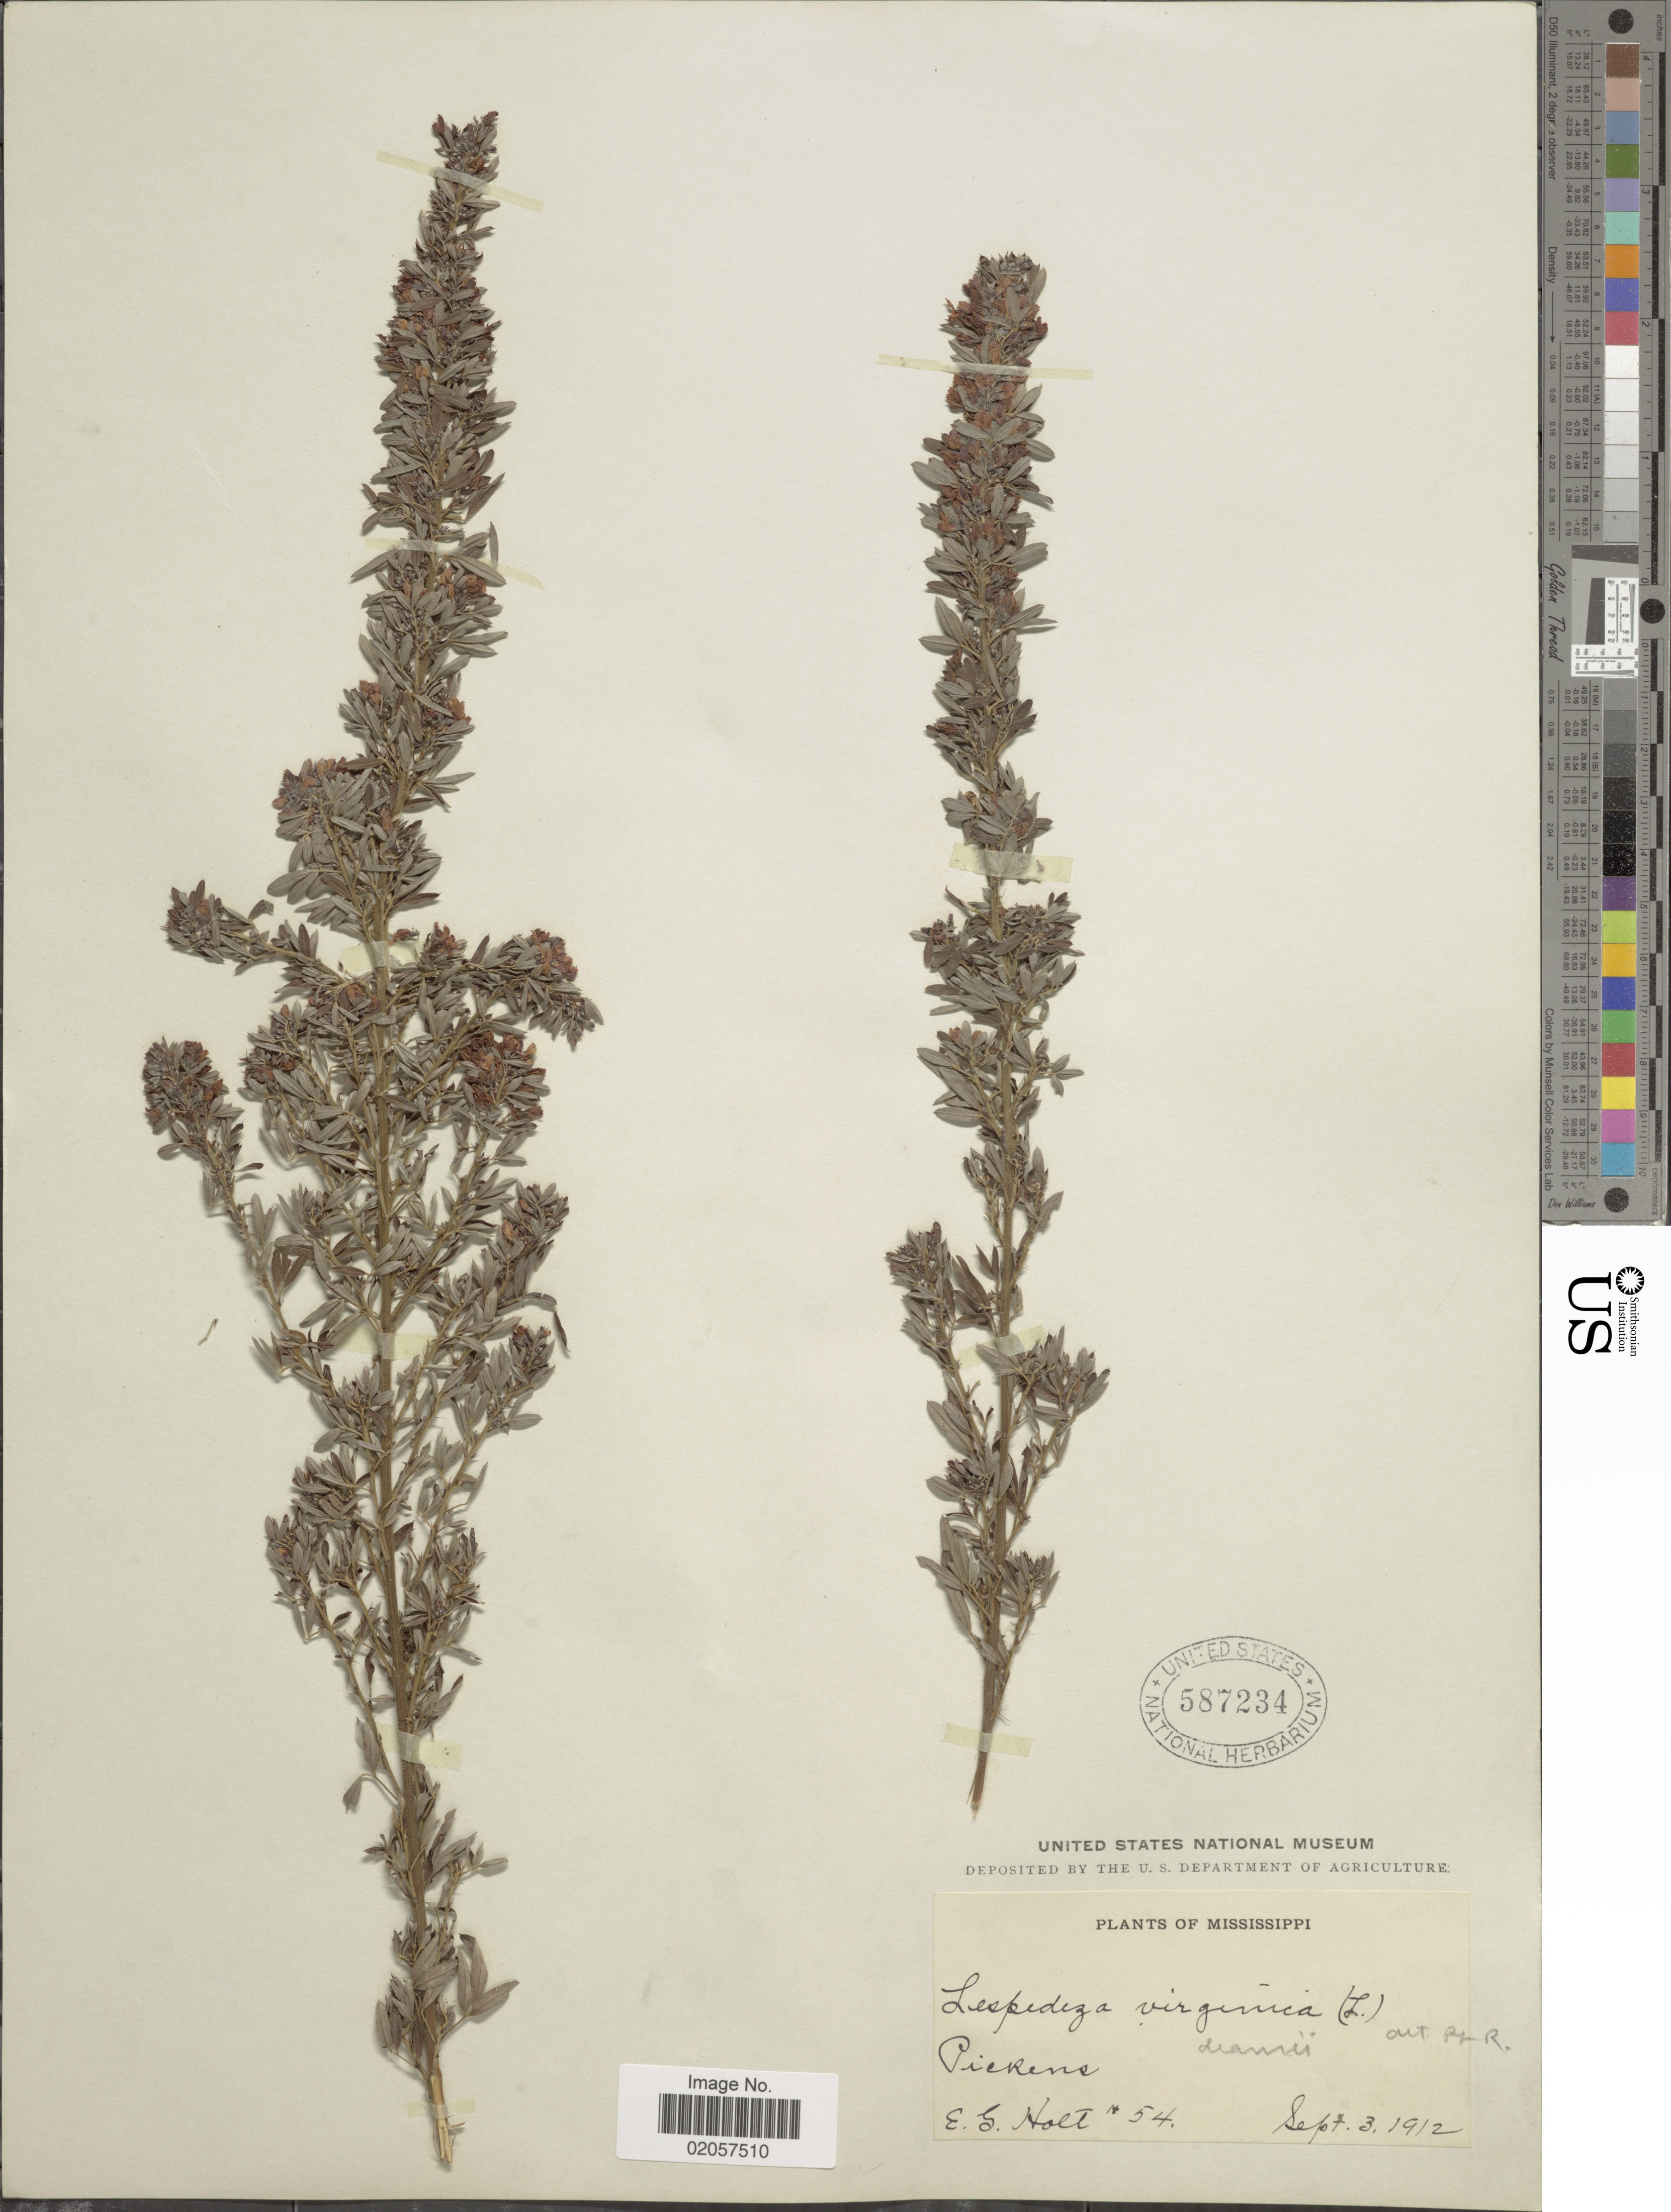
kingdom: Plantae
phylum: Tracheophyta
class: Magnoliopsida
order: Fabales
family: Fabaceae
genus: Lespedeza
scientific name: Lespedeza virginica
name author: (L.) Britton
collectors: E. G. Holt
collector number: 54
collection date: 1912-09-03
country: United States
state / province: Mississippi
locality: Pickens.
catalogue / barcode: US 587234